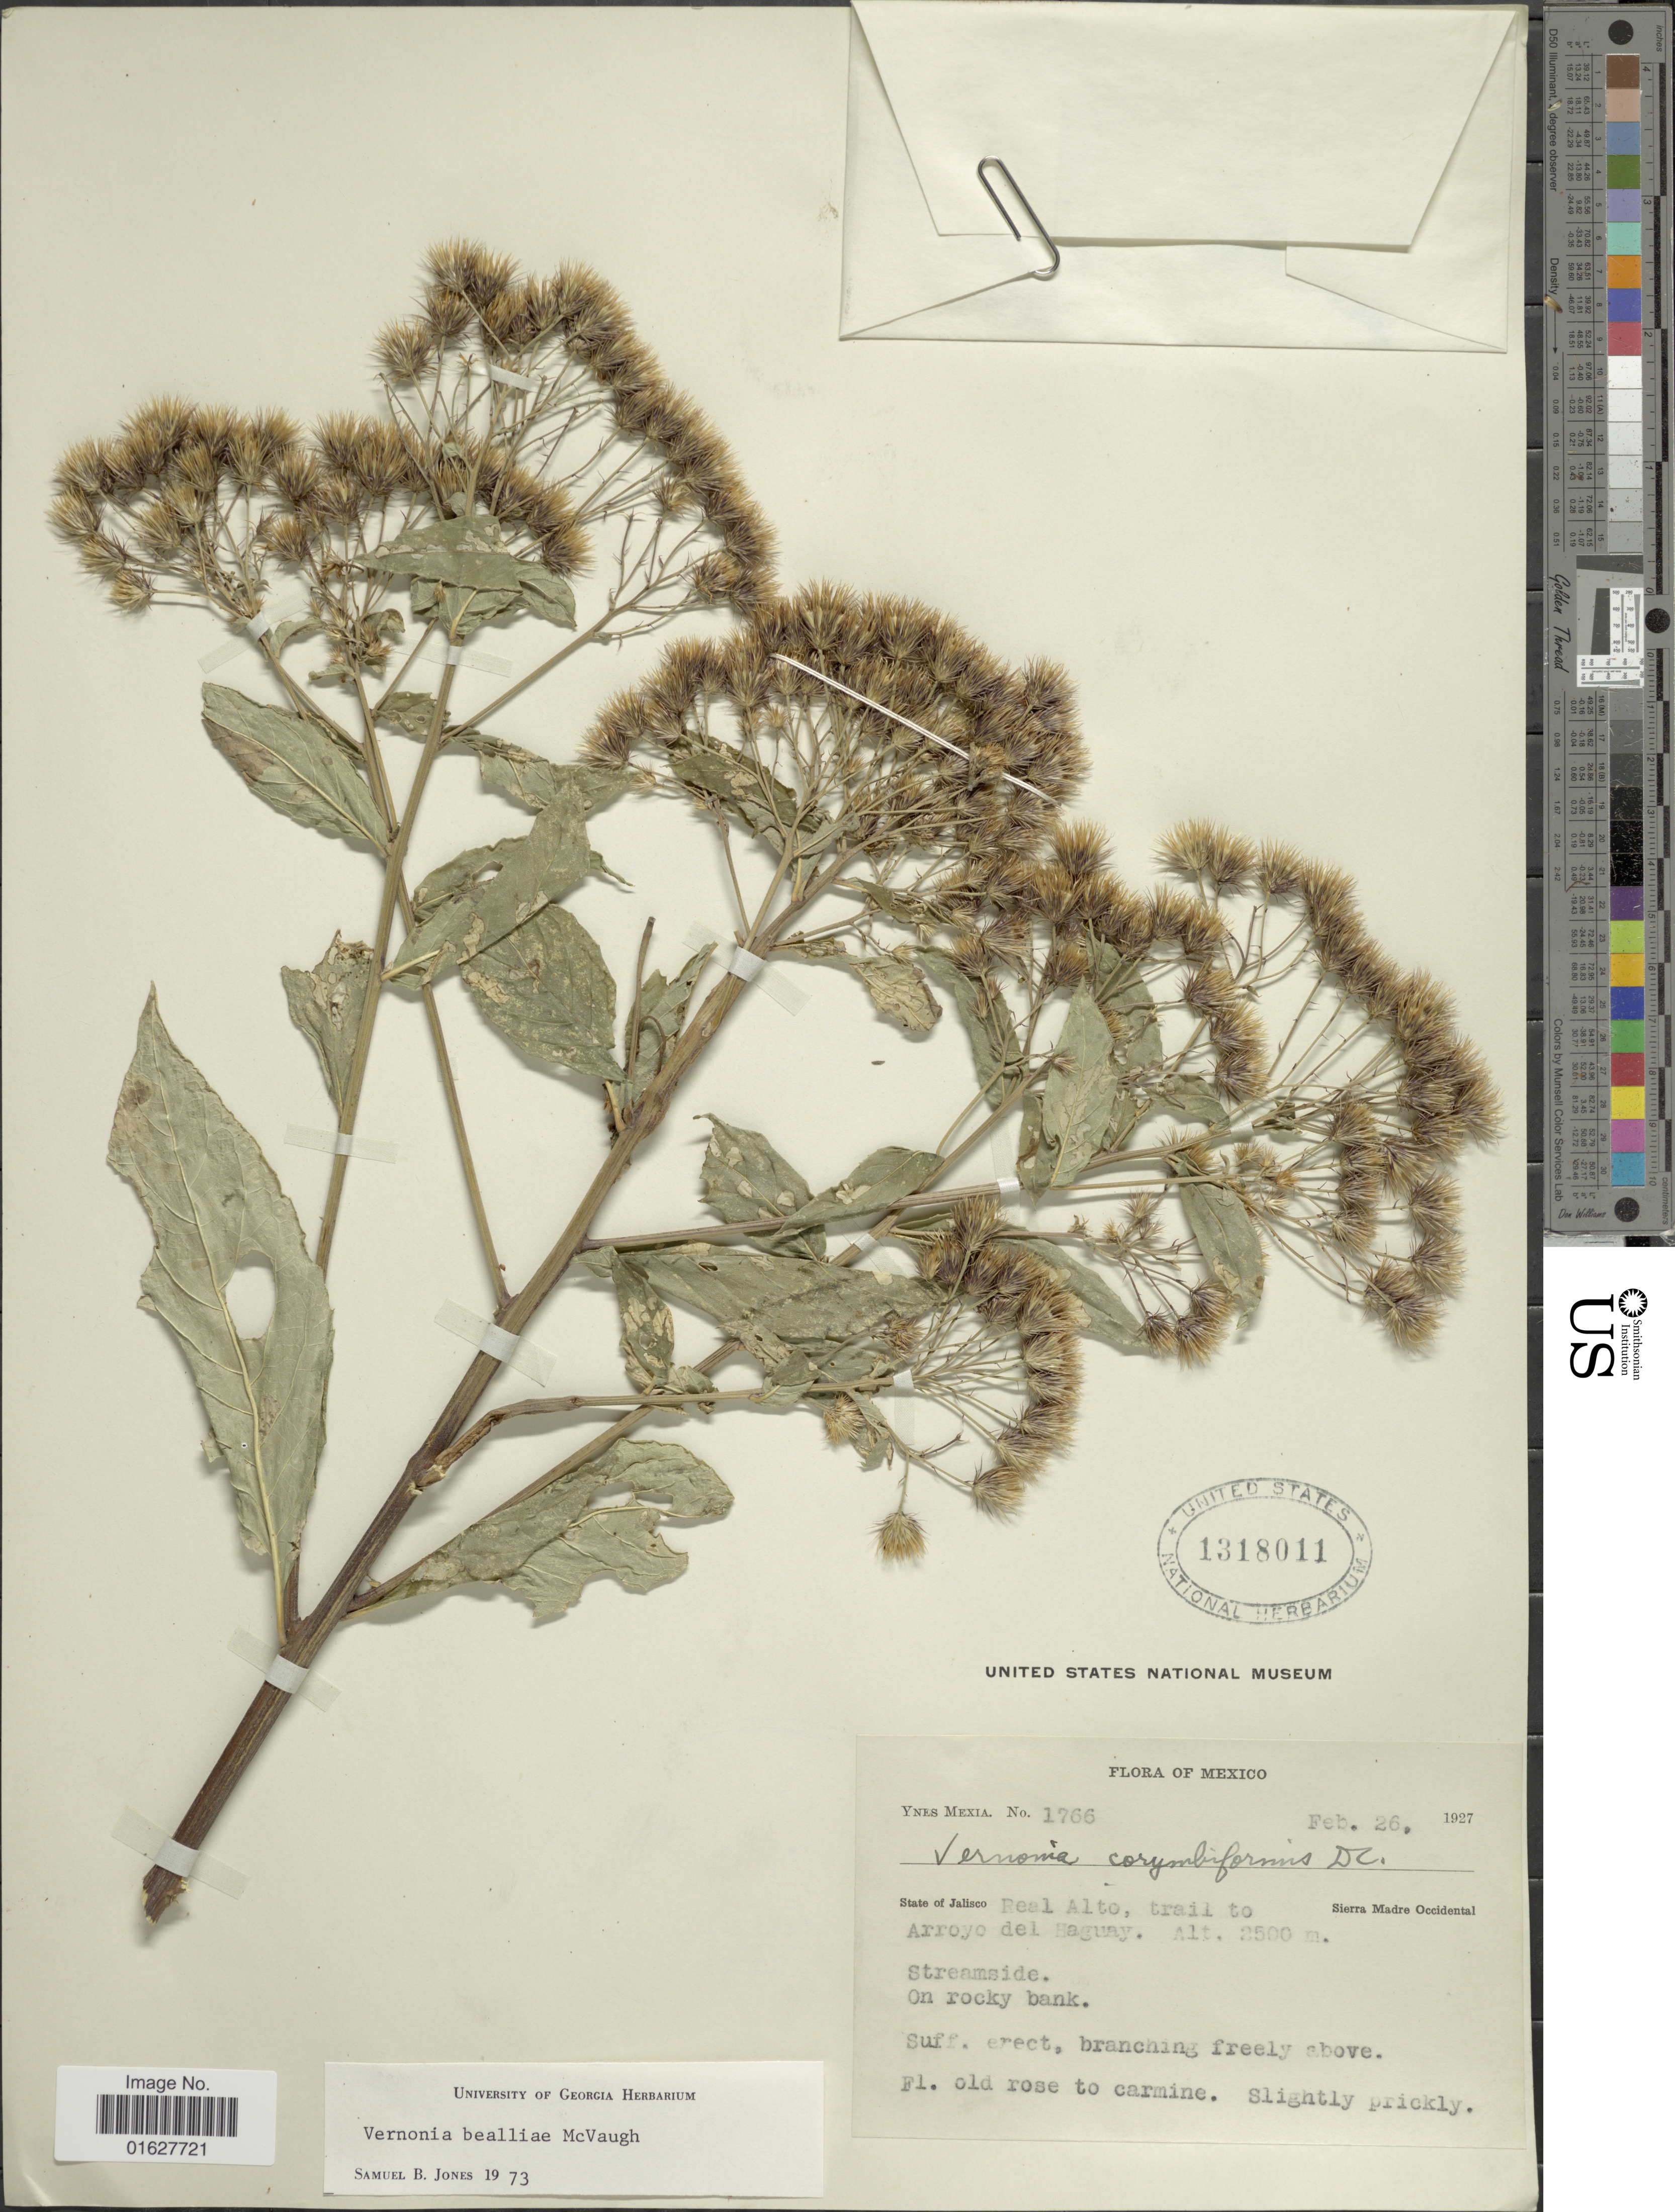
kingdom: Plantae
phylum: Tracheophyta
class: Magnoliopsida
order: Asterales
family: Asteraceae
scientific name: Vickianthus bealliae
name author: (McVaugh) H. Rob.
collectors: Y. Mexia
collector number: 1766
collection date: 1927-02-26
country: Mexico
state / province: Jalisco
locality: Mexico. State of Jalisco. Real Alto, trail to Arroyo del Haguay, Sierra Madre Occidental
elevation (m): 2500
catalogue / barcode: US 1318011